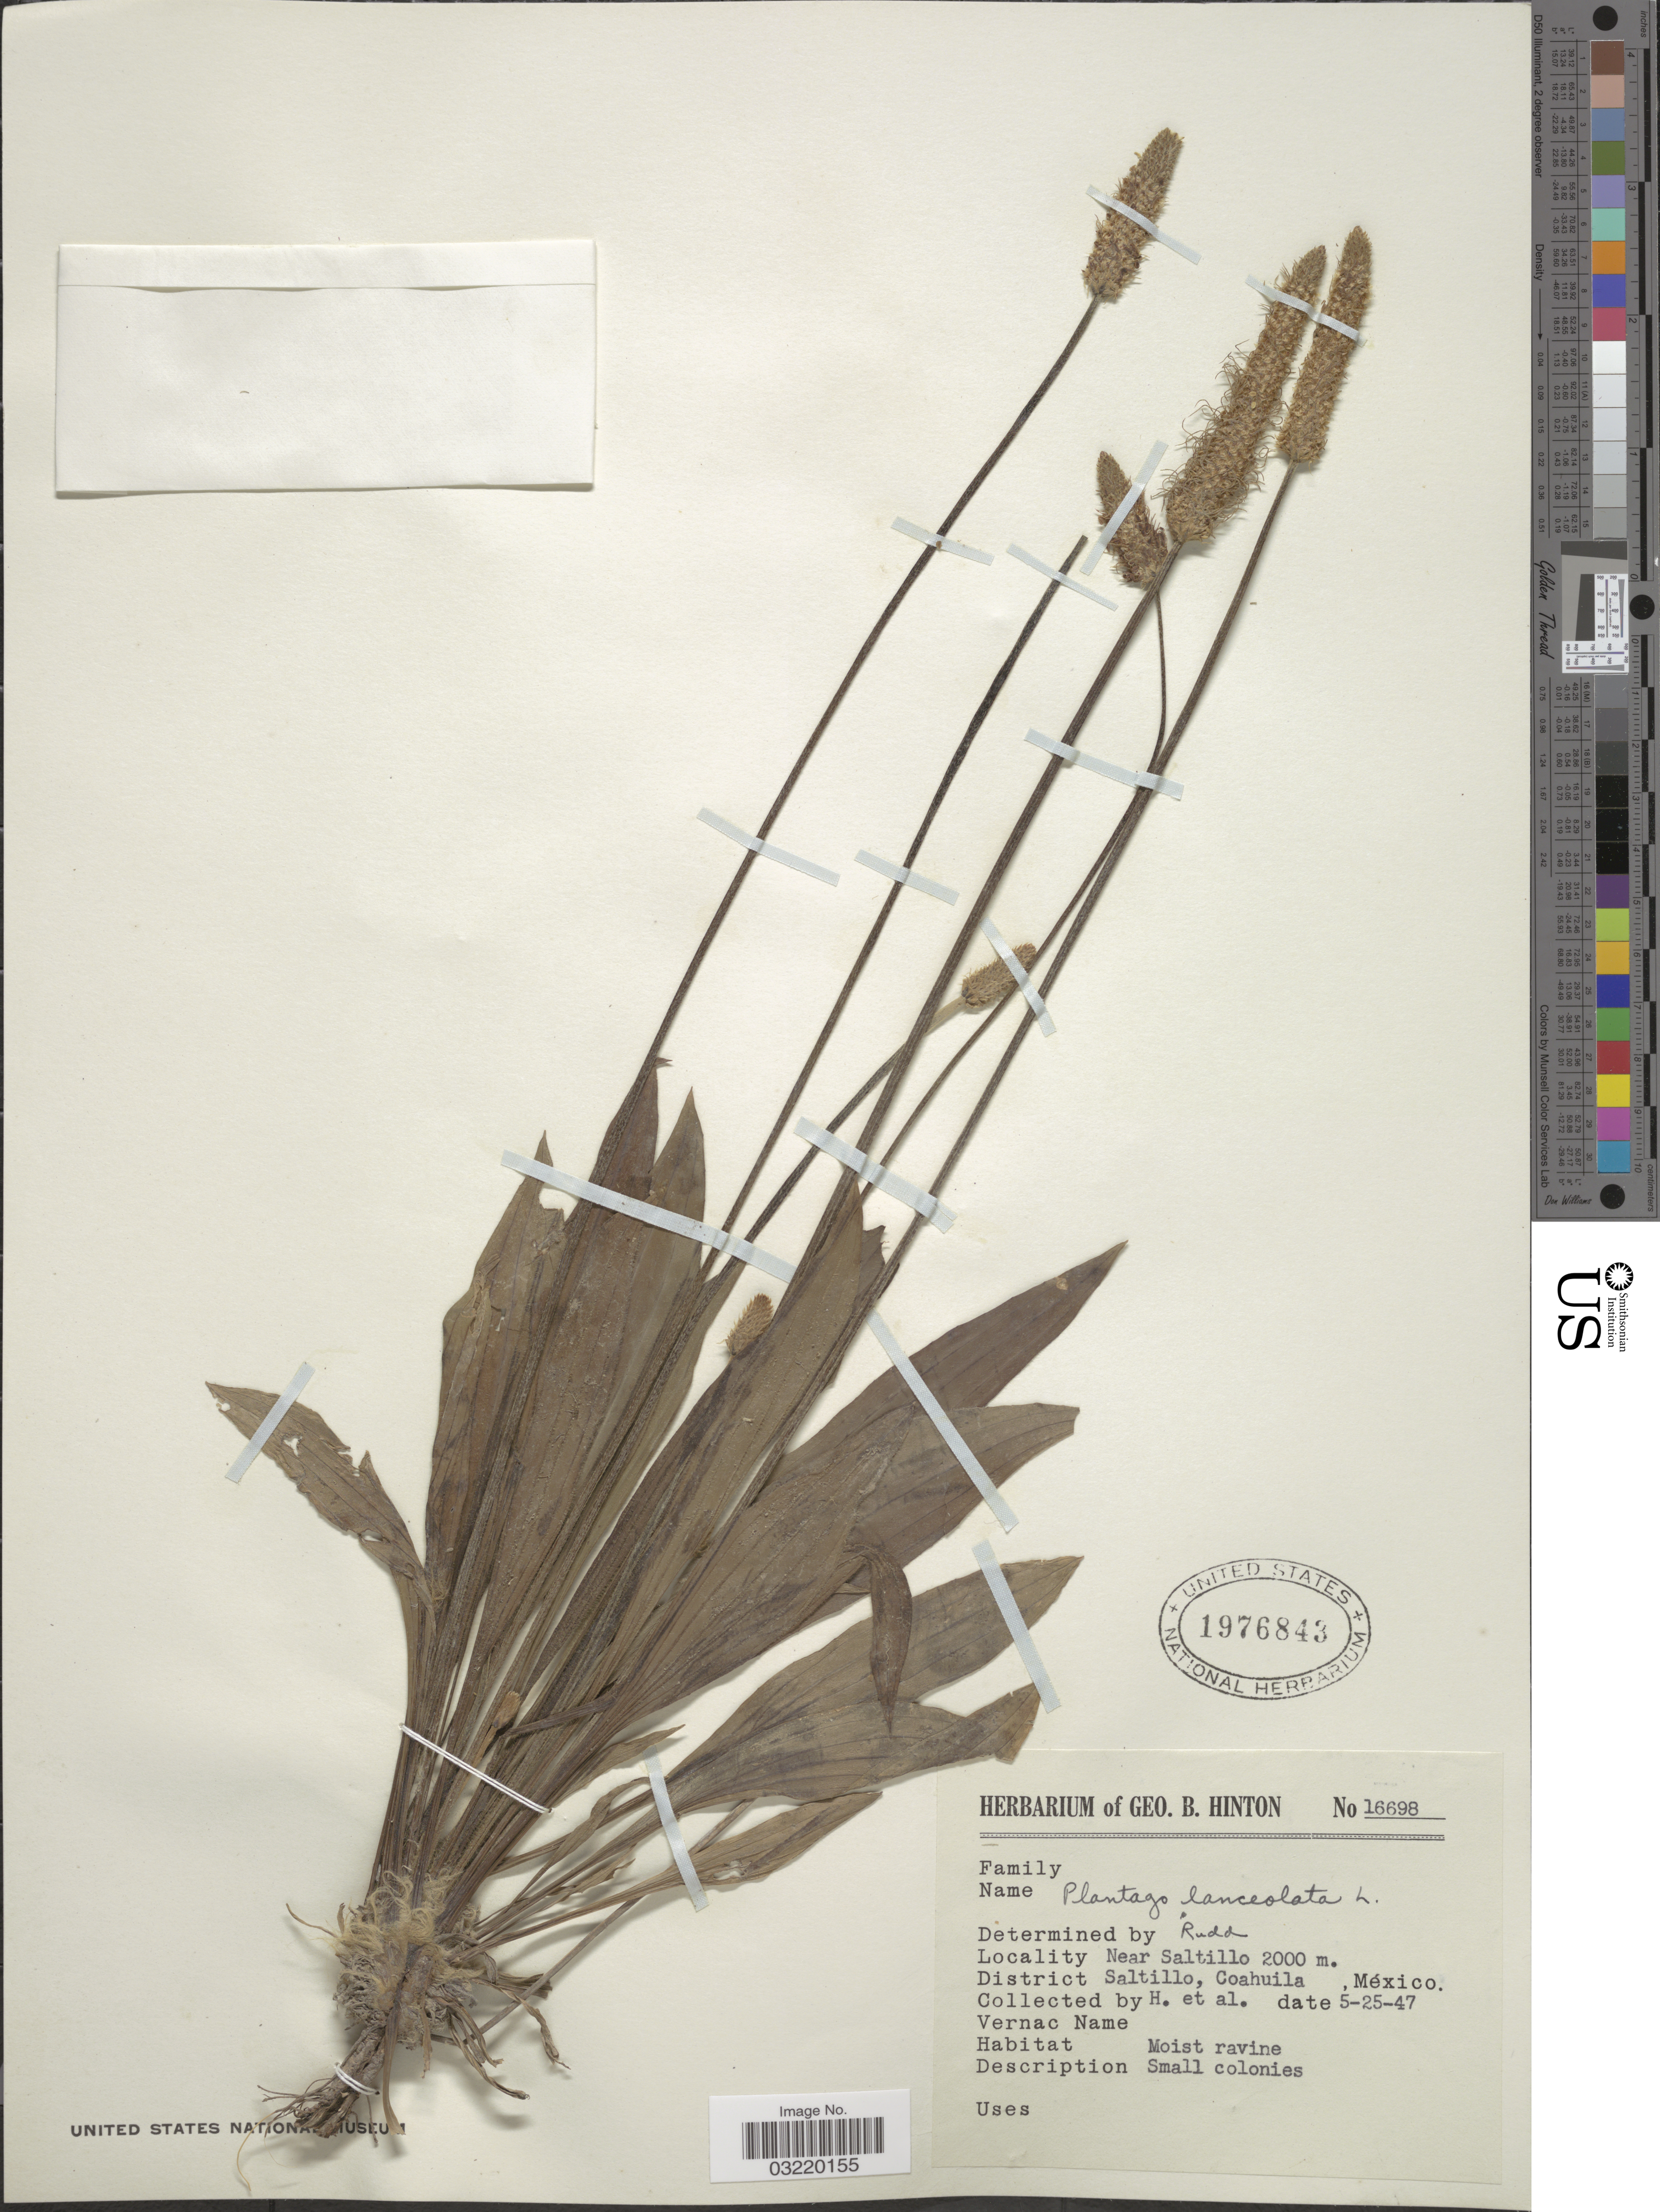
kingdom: Plantae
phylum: Tracheophyta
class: Magnoliopsida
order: Lamiales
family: Plantaginaceae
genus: Plantago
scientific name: Plantago lanceolata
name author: L.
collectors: G. B. Hinton & et al.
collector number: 16698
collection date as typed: Transcribed d/m/y: 25/5/47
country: Mexico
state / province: Coahuila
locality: Near Saltillo. District Saltillo.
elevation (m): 2000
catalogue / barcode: US 1976843